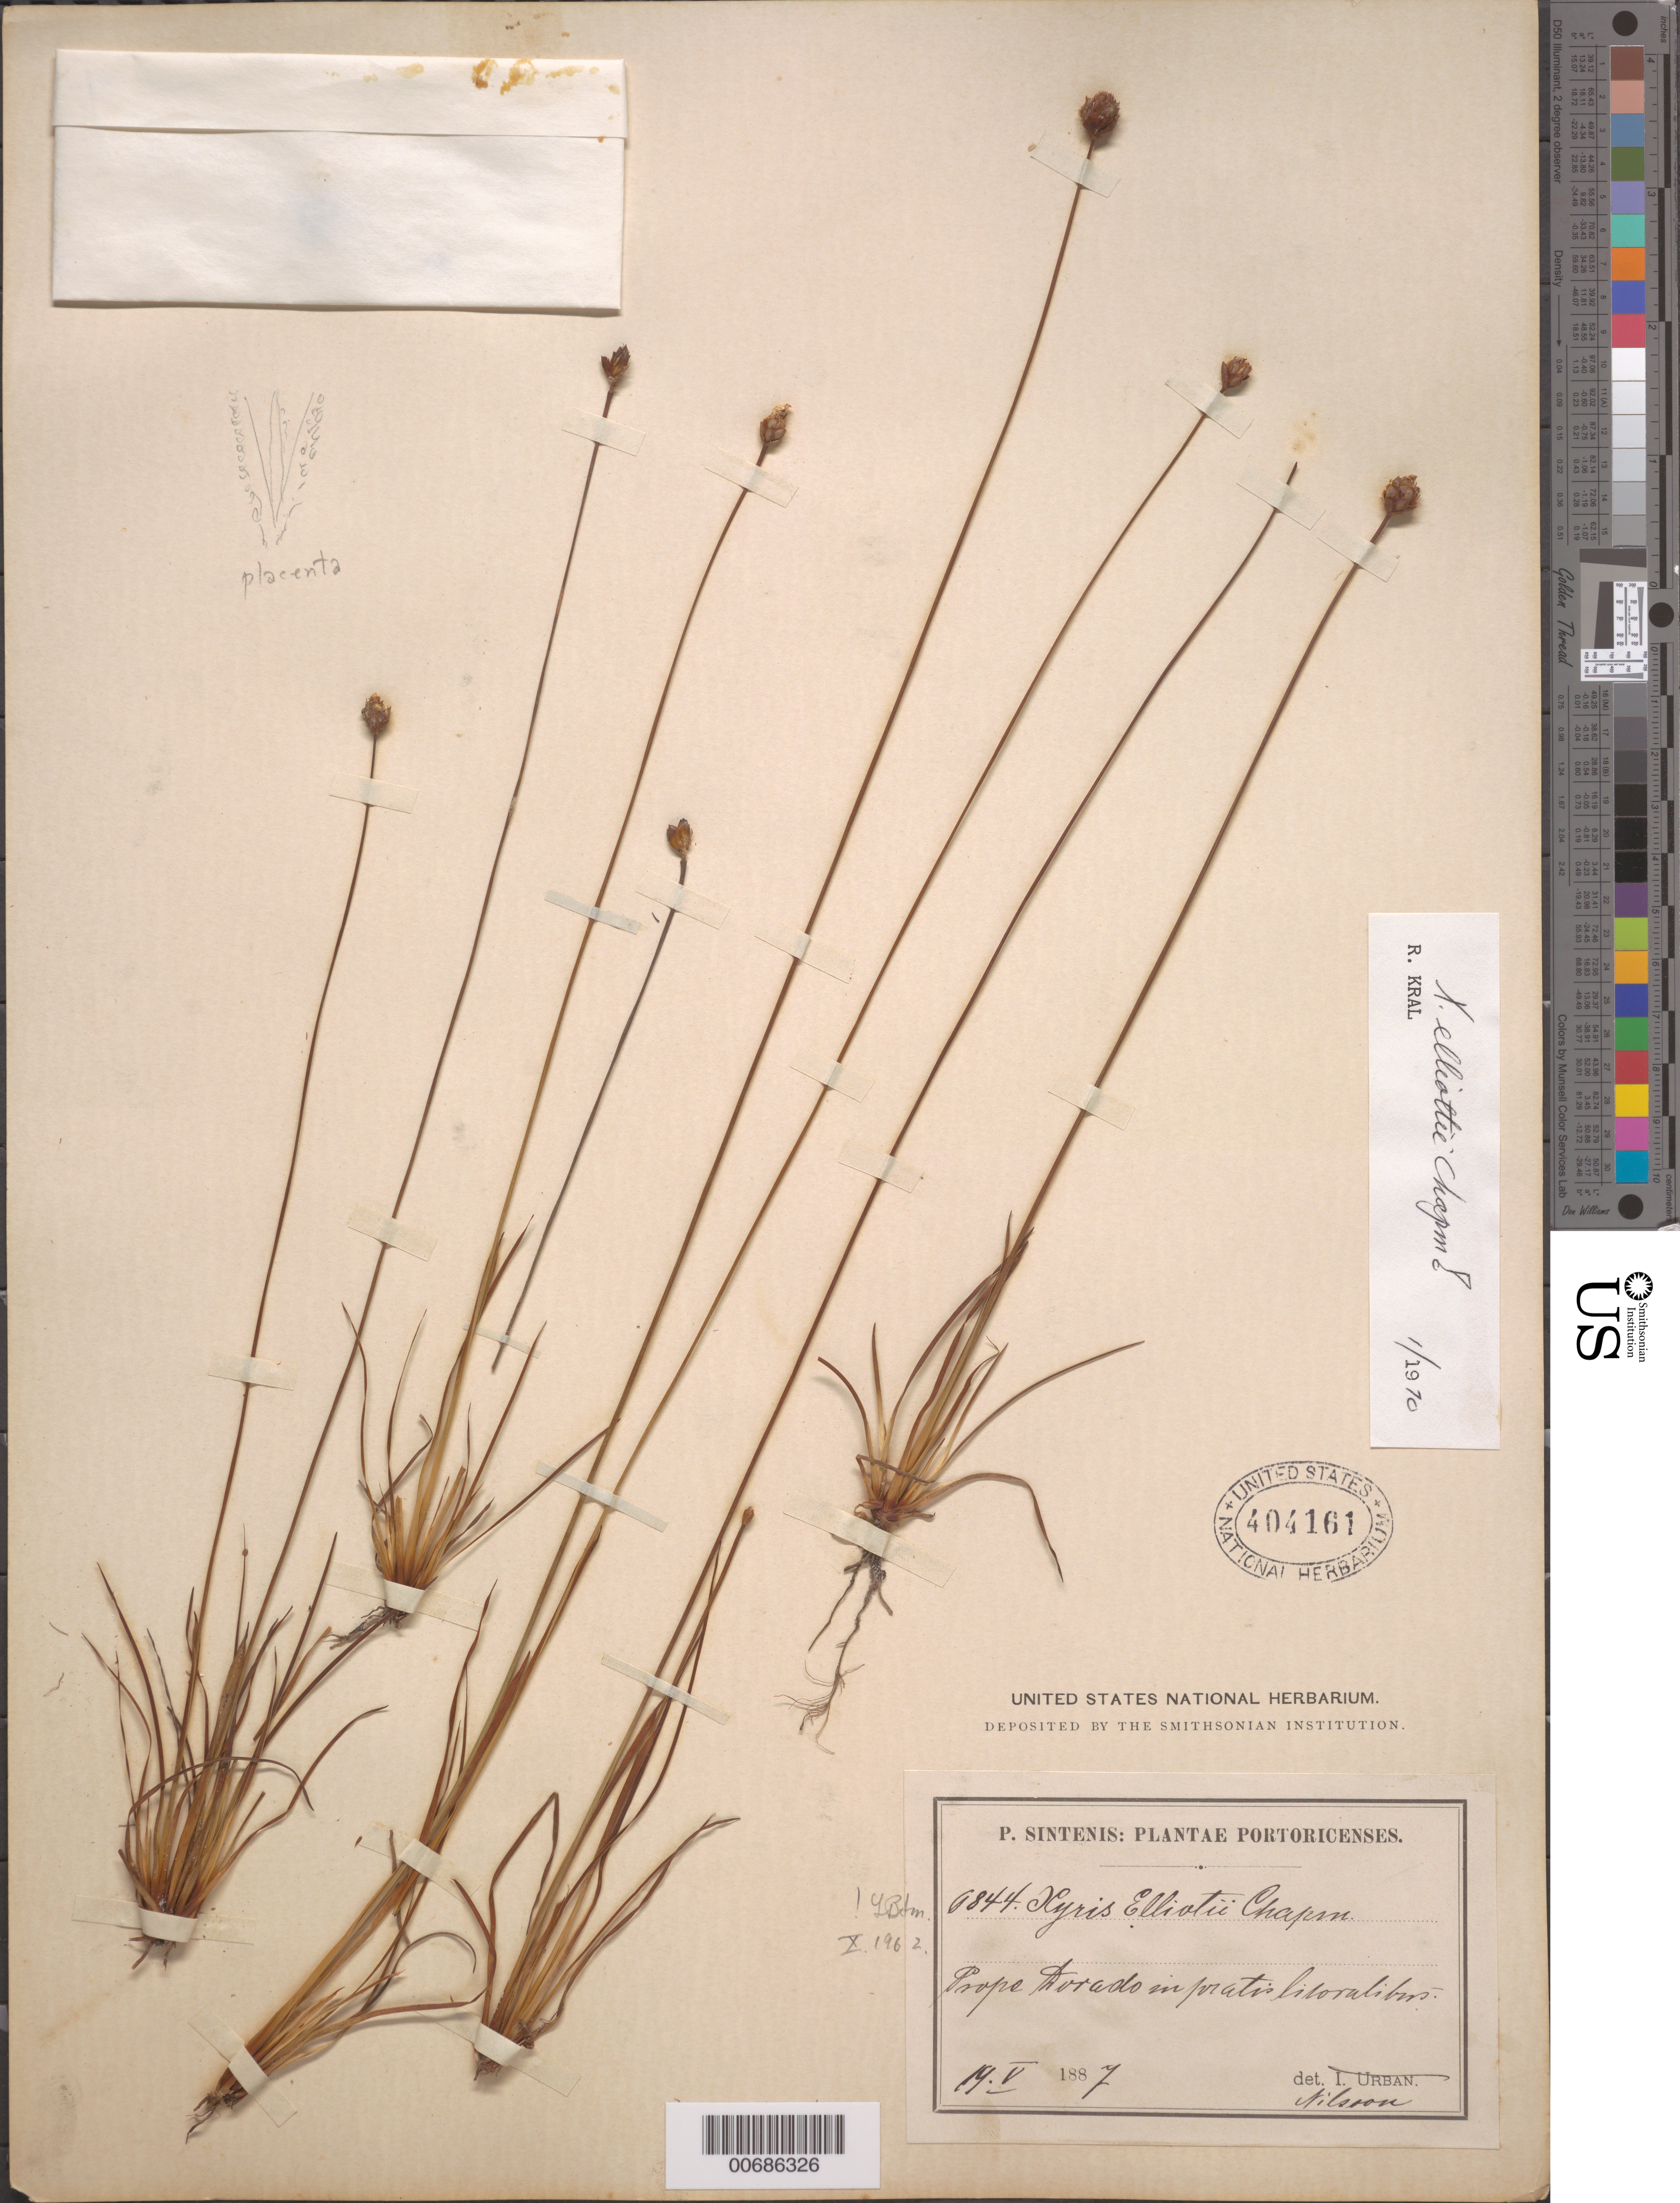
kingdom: Plantae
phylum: Tracheophyta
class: Liliopsida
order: Poales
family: Xyridaceae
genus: Xyris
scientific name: Xyris elliottii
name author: Chapm.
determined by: Kral, Robert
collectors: P. Sintenis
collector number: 1844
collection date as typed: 19 May 1887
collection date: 1887-05-19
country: Puerto Rico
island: Greater Antilles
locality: Dorado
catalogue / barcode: US 404161